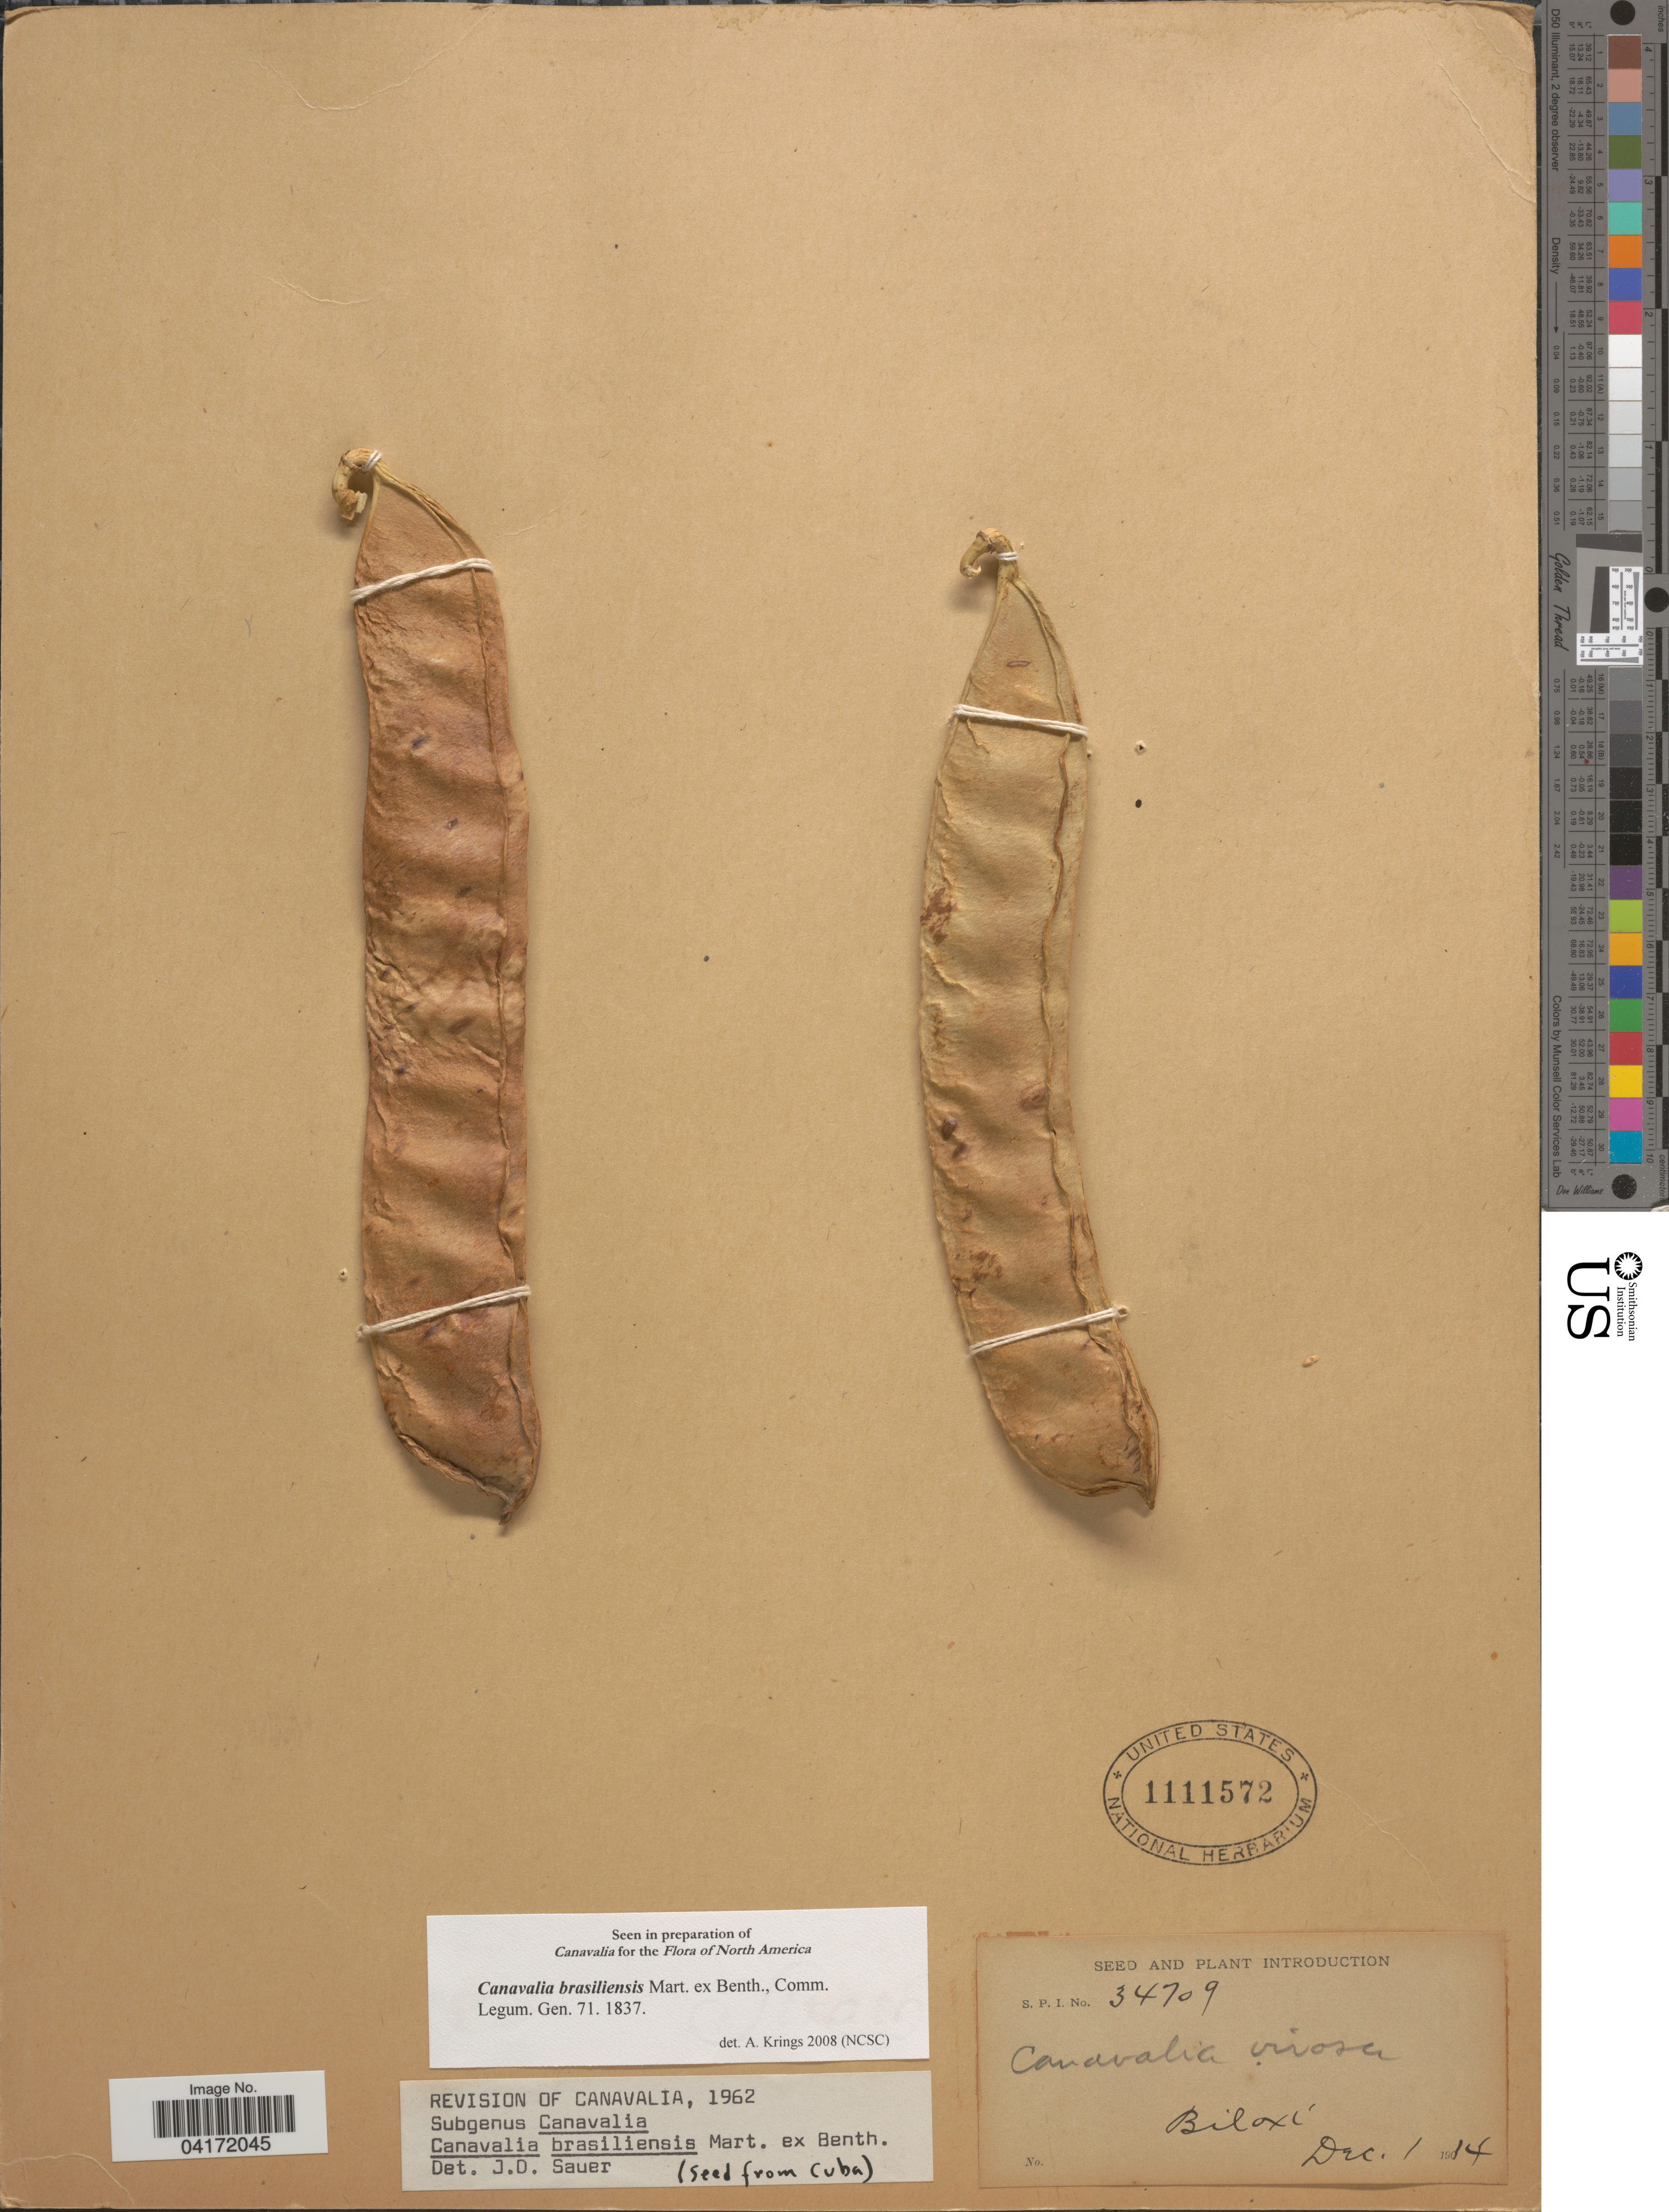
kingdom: Plantae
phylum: Tracheophyta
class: Magnoliopsida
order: Fabales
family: Fabaceae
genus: Canavalia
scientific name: Canavalia brasiliensis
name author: Mart. ex Benth.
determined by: Krings, A.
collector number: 34709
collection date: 1914-12-01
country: United States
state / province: Mississippi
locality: Biloxi.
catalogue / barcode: US 1111572